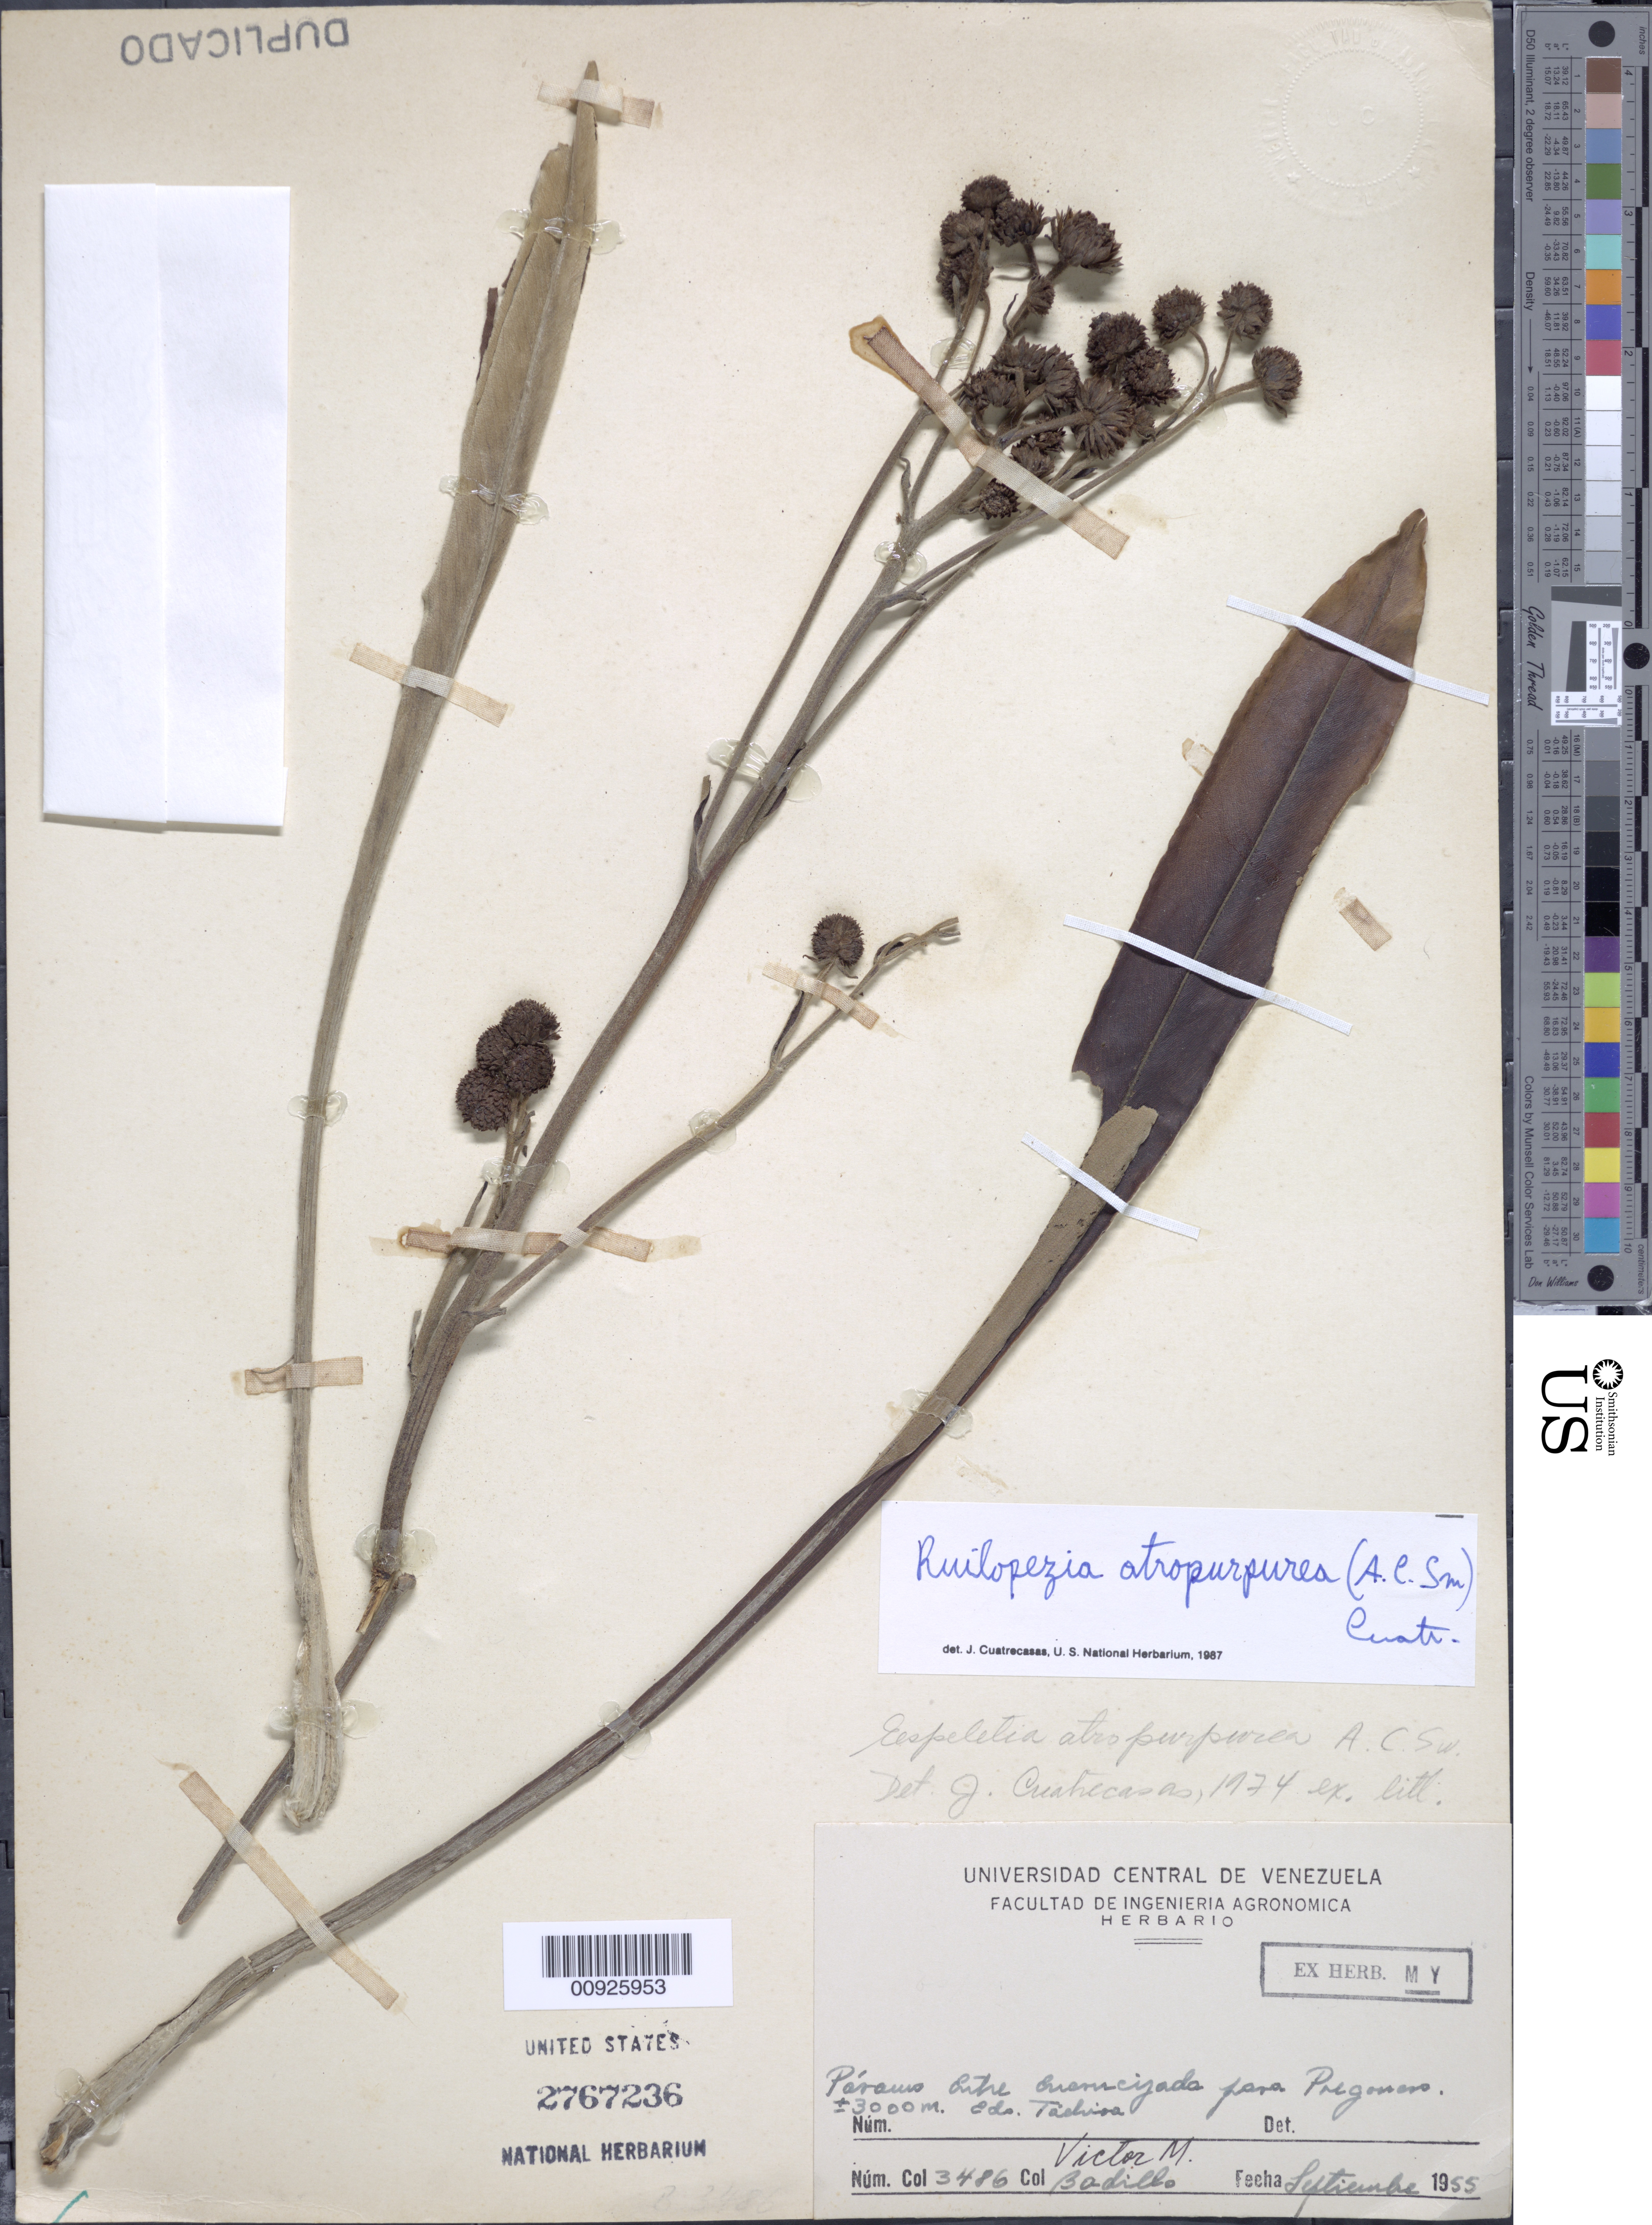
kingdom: Plantae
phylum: Tracheophyta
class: Magnoliopsida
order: Asterales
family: Asteraceae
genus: Ruilopezia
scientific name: Ruilopezia atropurpurea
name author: (A.C. Sm.) Cuatrec.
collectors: V. Badillo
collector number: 3486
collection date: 1955-09-01/1955-09-30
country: Venezuela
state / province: Táchira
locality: Páramo entre encrucijada para Pregonero.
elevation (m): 3000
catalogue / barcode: US 2767236